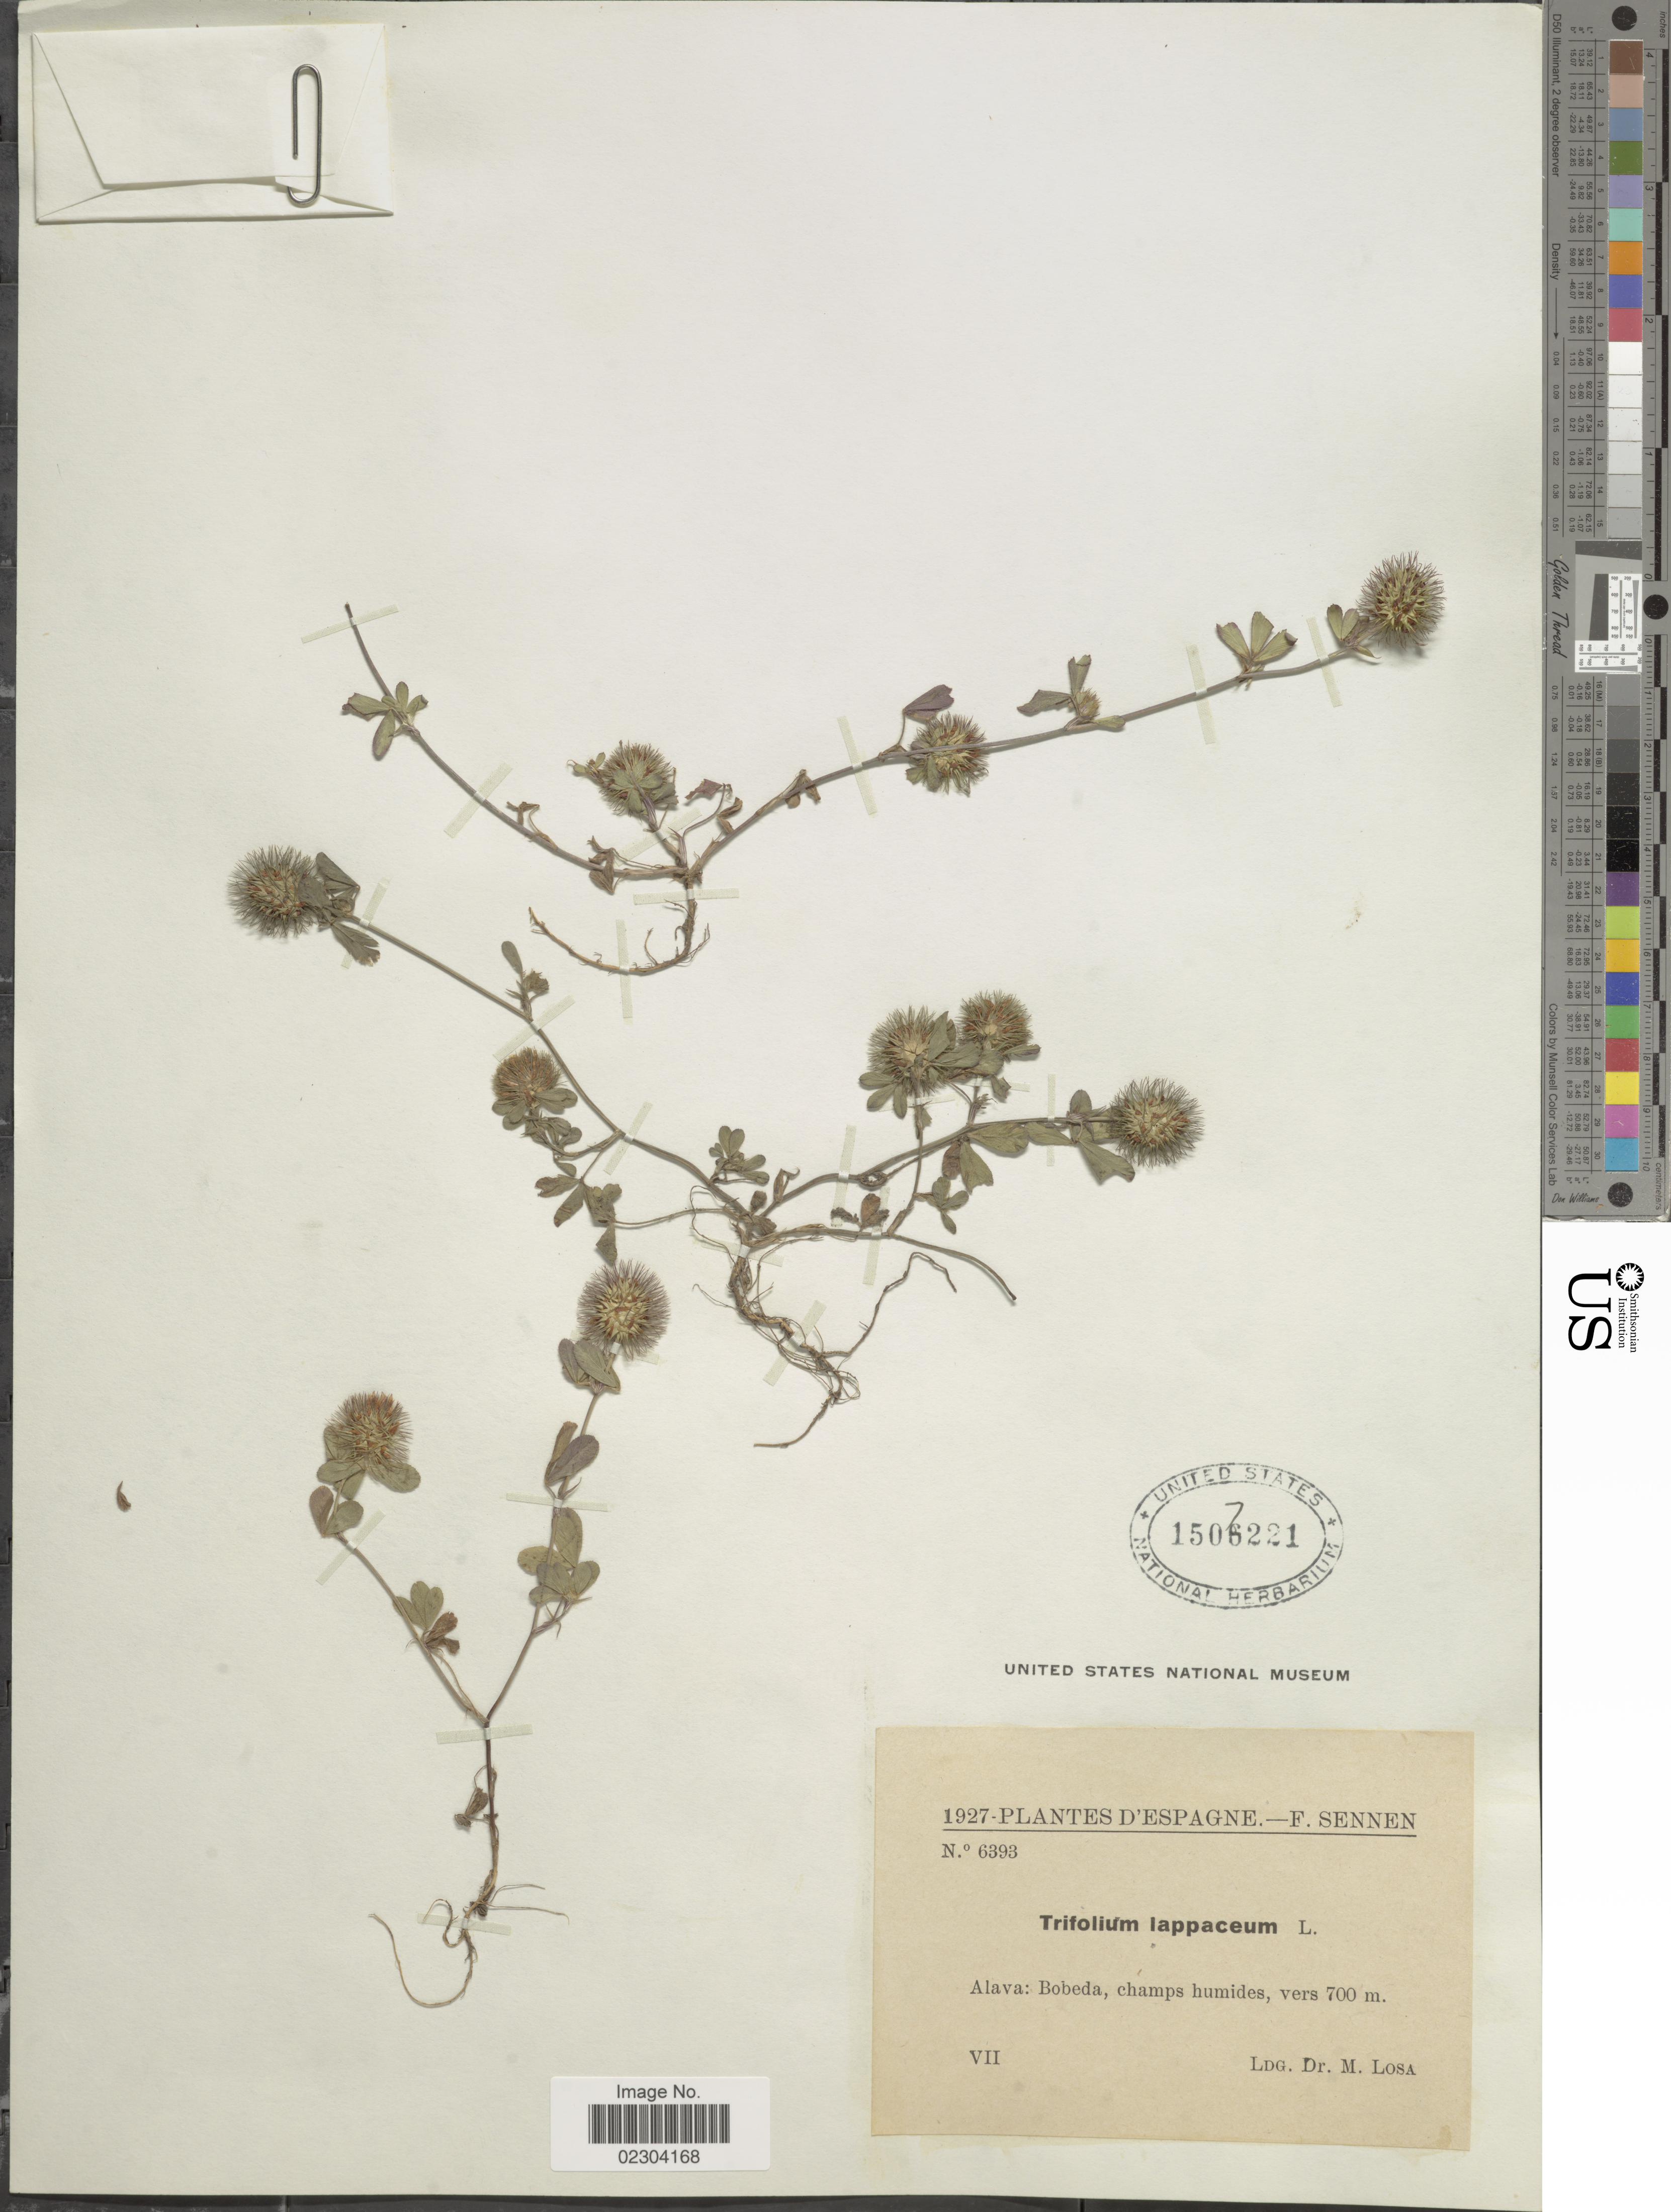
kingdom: Plantae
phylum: Tracheophyta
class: Magnoliopsida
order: Fabales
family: Fabaceae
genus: Trifolium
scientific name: Trifolium lappaceum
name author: L.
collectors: E. Sennen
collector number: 6393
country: Spain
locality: Alava: Bobeda, champs humides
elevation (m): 700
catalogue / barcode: US 1507221